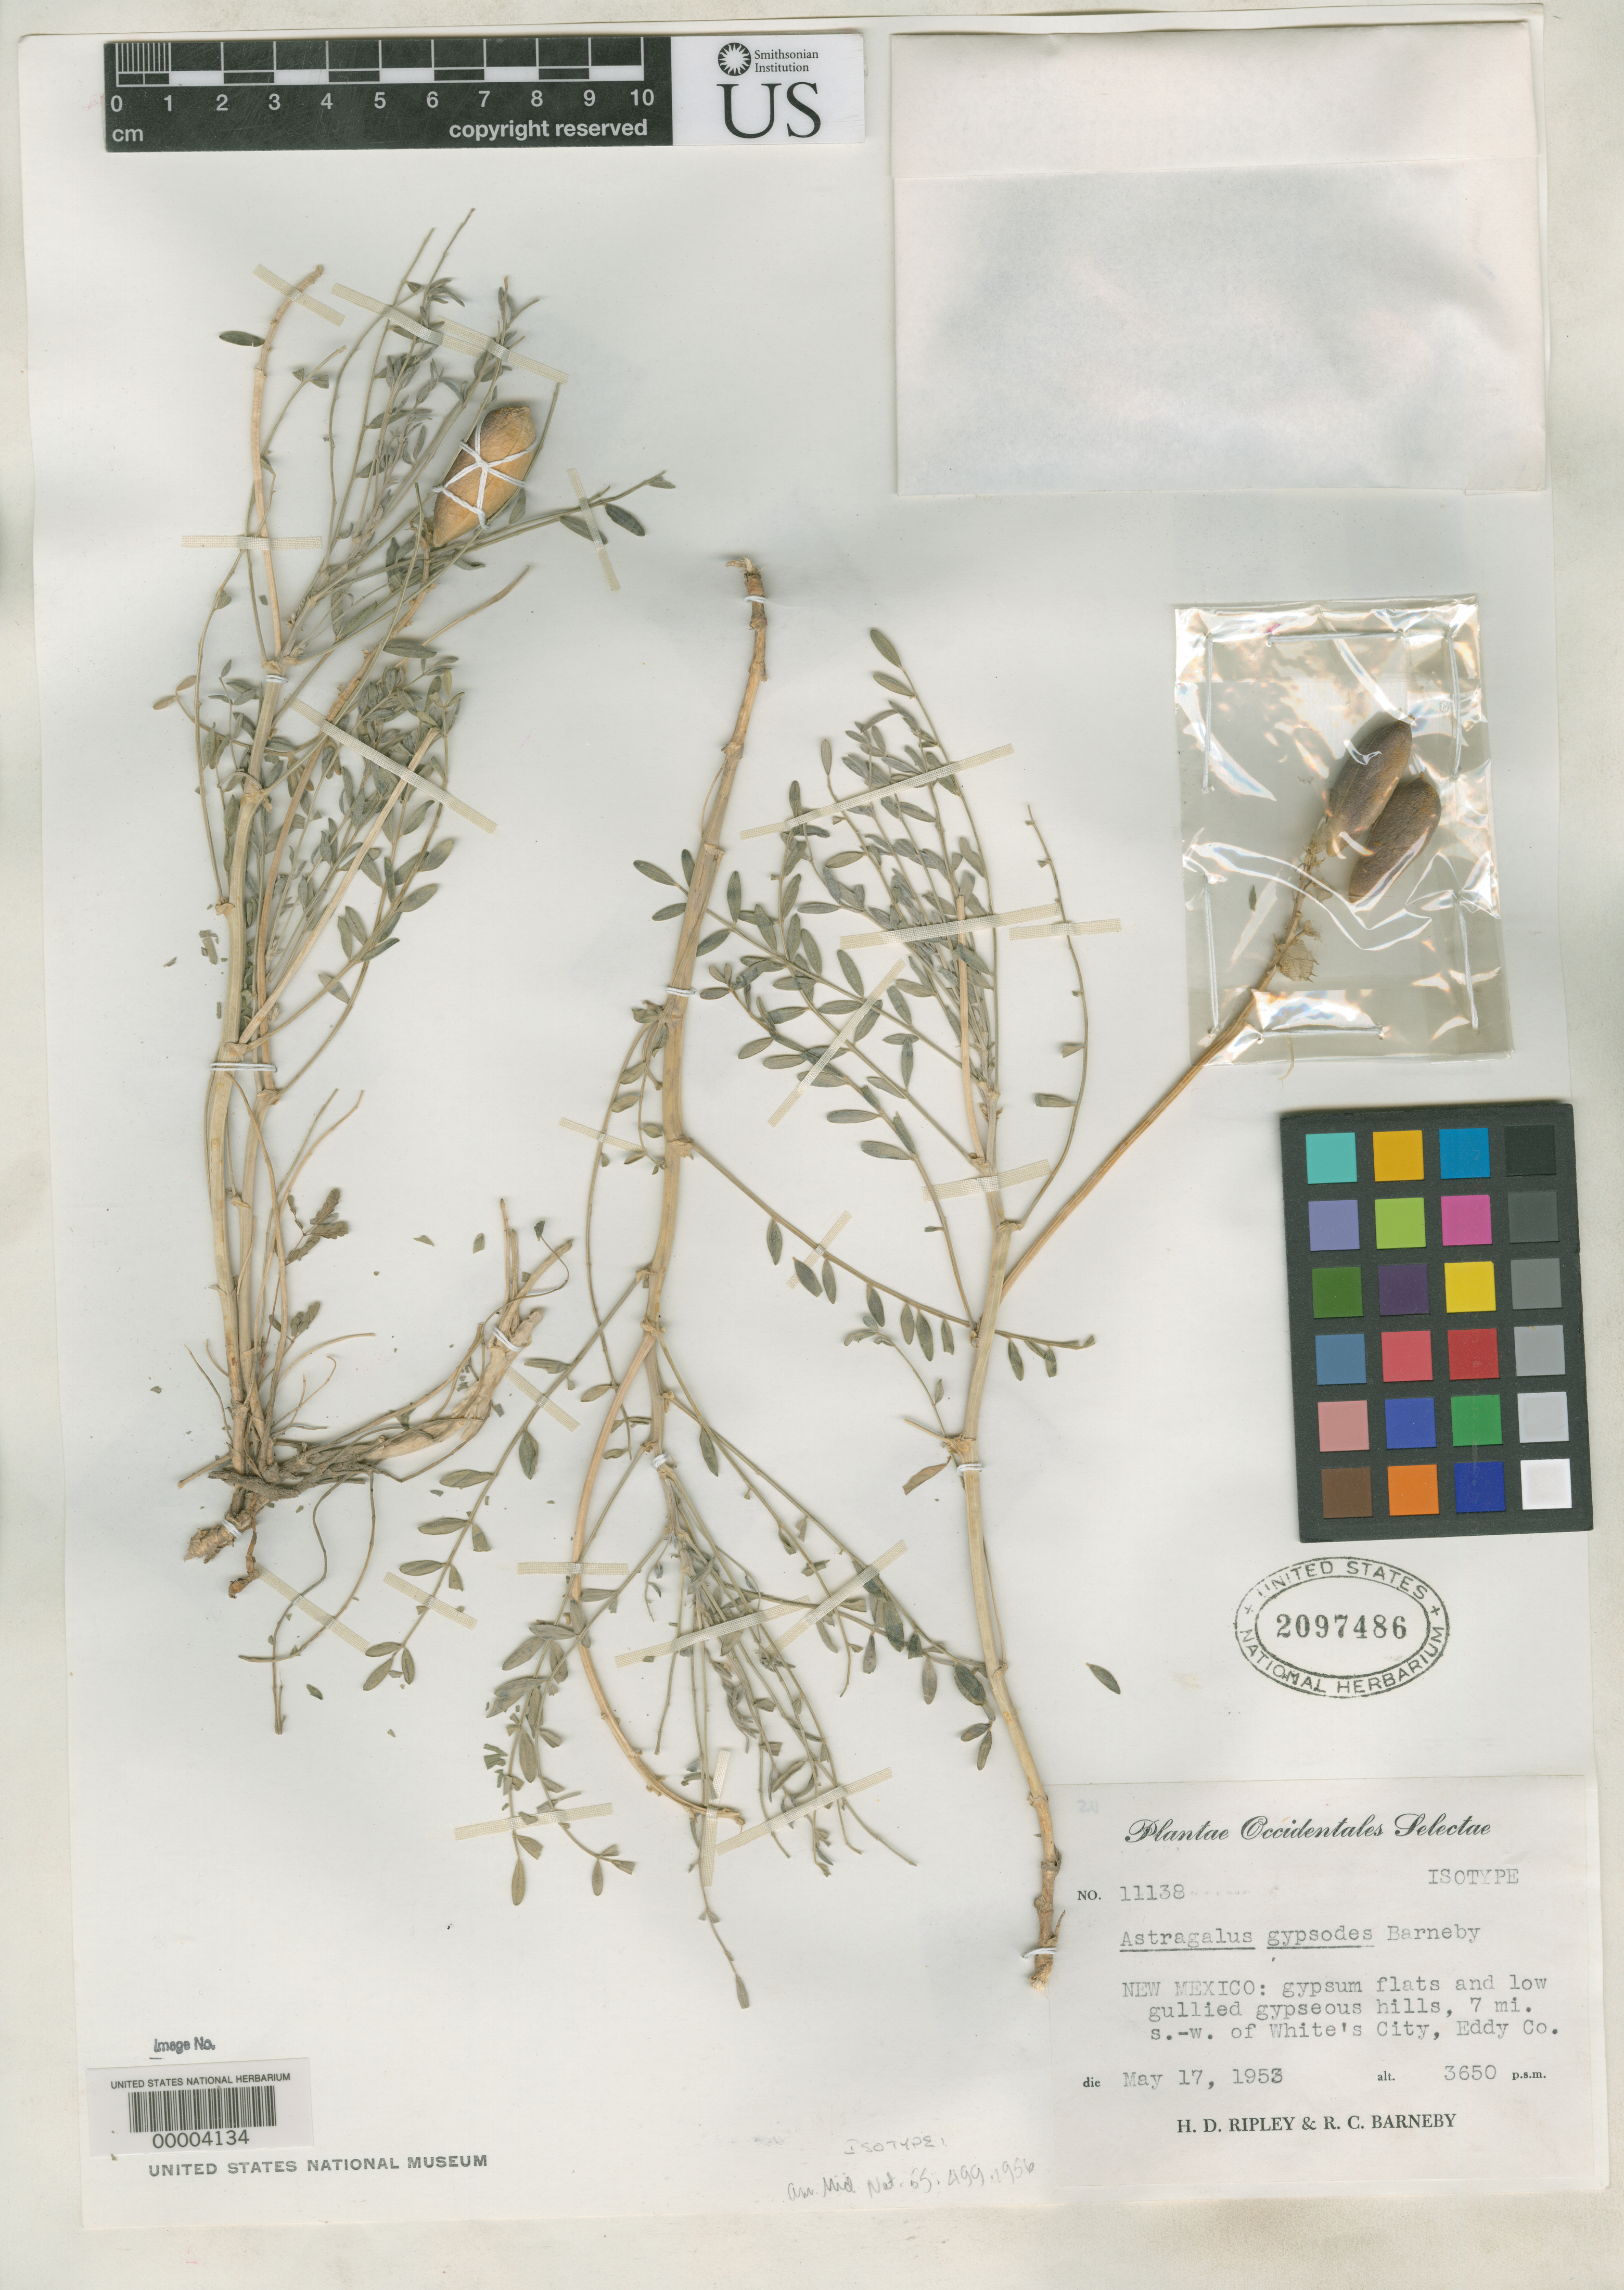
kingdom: Plantae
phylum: Tracheophyta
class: Magnoliopsida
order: Fabales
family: Fabaceae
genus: Astragalus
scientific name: Astragalus gypsodes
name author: Barneby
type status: Isotype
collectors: H. Ripley & R. C. Barneby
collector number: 11138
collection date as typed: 17 May 1953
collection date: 1953-05-17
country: United States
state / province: New Mexico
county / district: Eddy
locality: SW of White's City.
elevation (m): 1113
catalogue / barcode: US 2097486